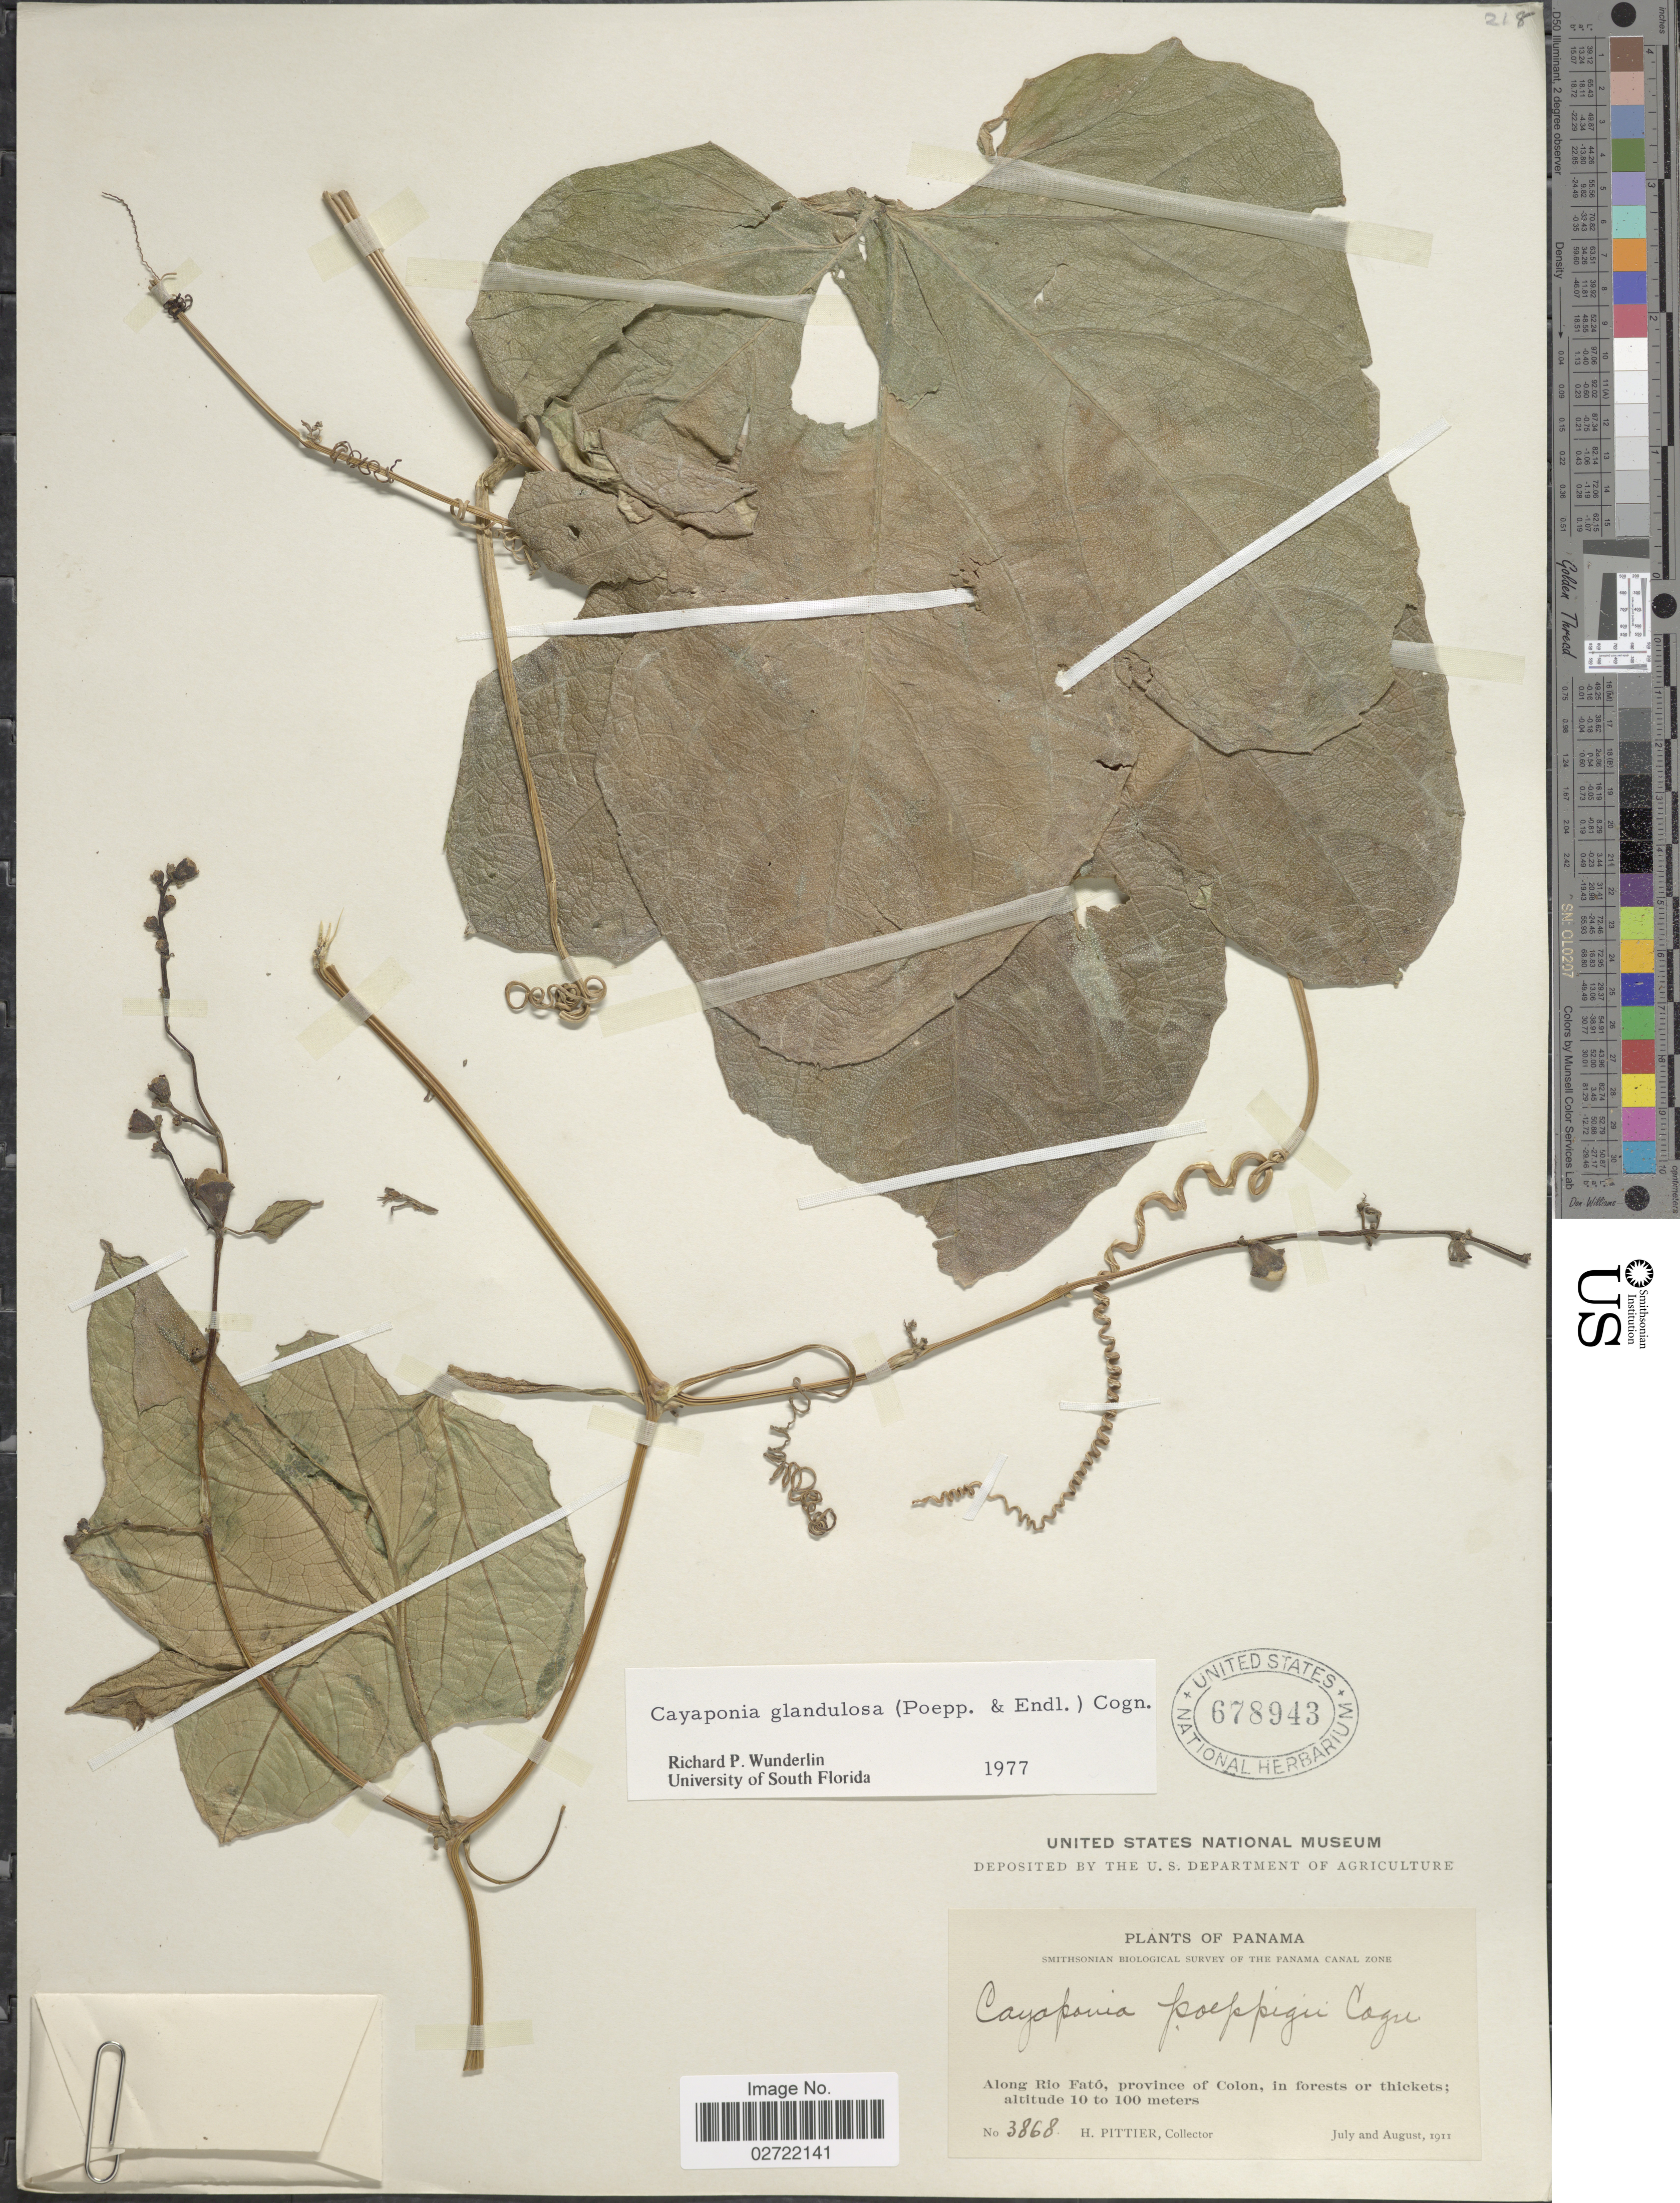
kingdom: Plantae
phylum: Tracheophyta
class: Magnoliopsida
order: Cucurbitales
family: Cucurbitaceae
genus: Cayaponia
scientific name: Cayaponia glandulosa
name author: (Poepp. & Endl.) Cogn.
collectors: H. F. Pittier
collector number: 3868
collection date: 1911-07/1911-08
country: Panama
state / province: Colón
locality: Along Rio Fató, in forest of thickets.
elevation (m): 10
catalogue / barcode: US 678943